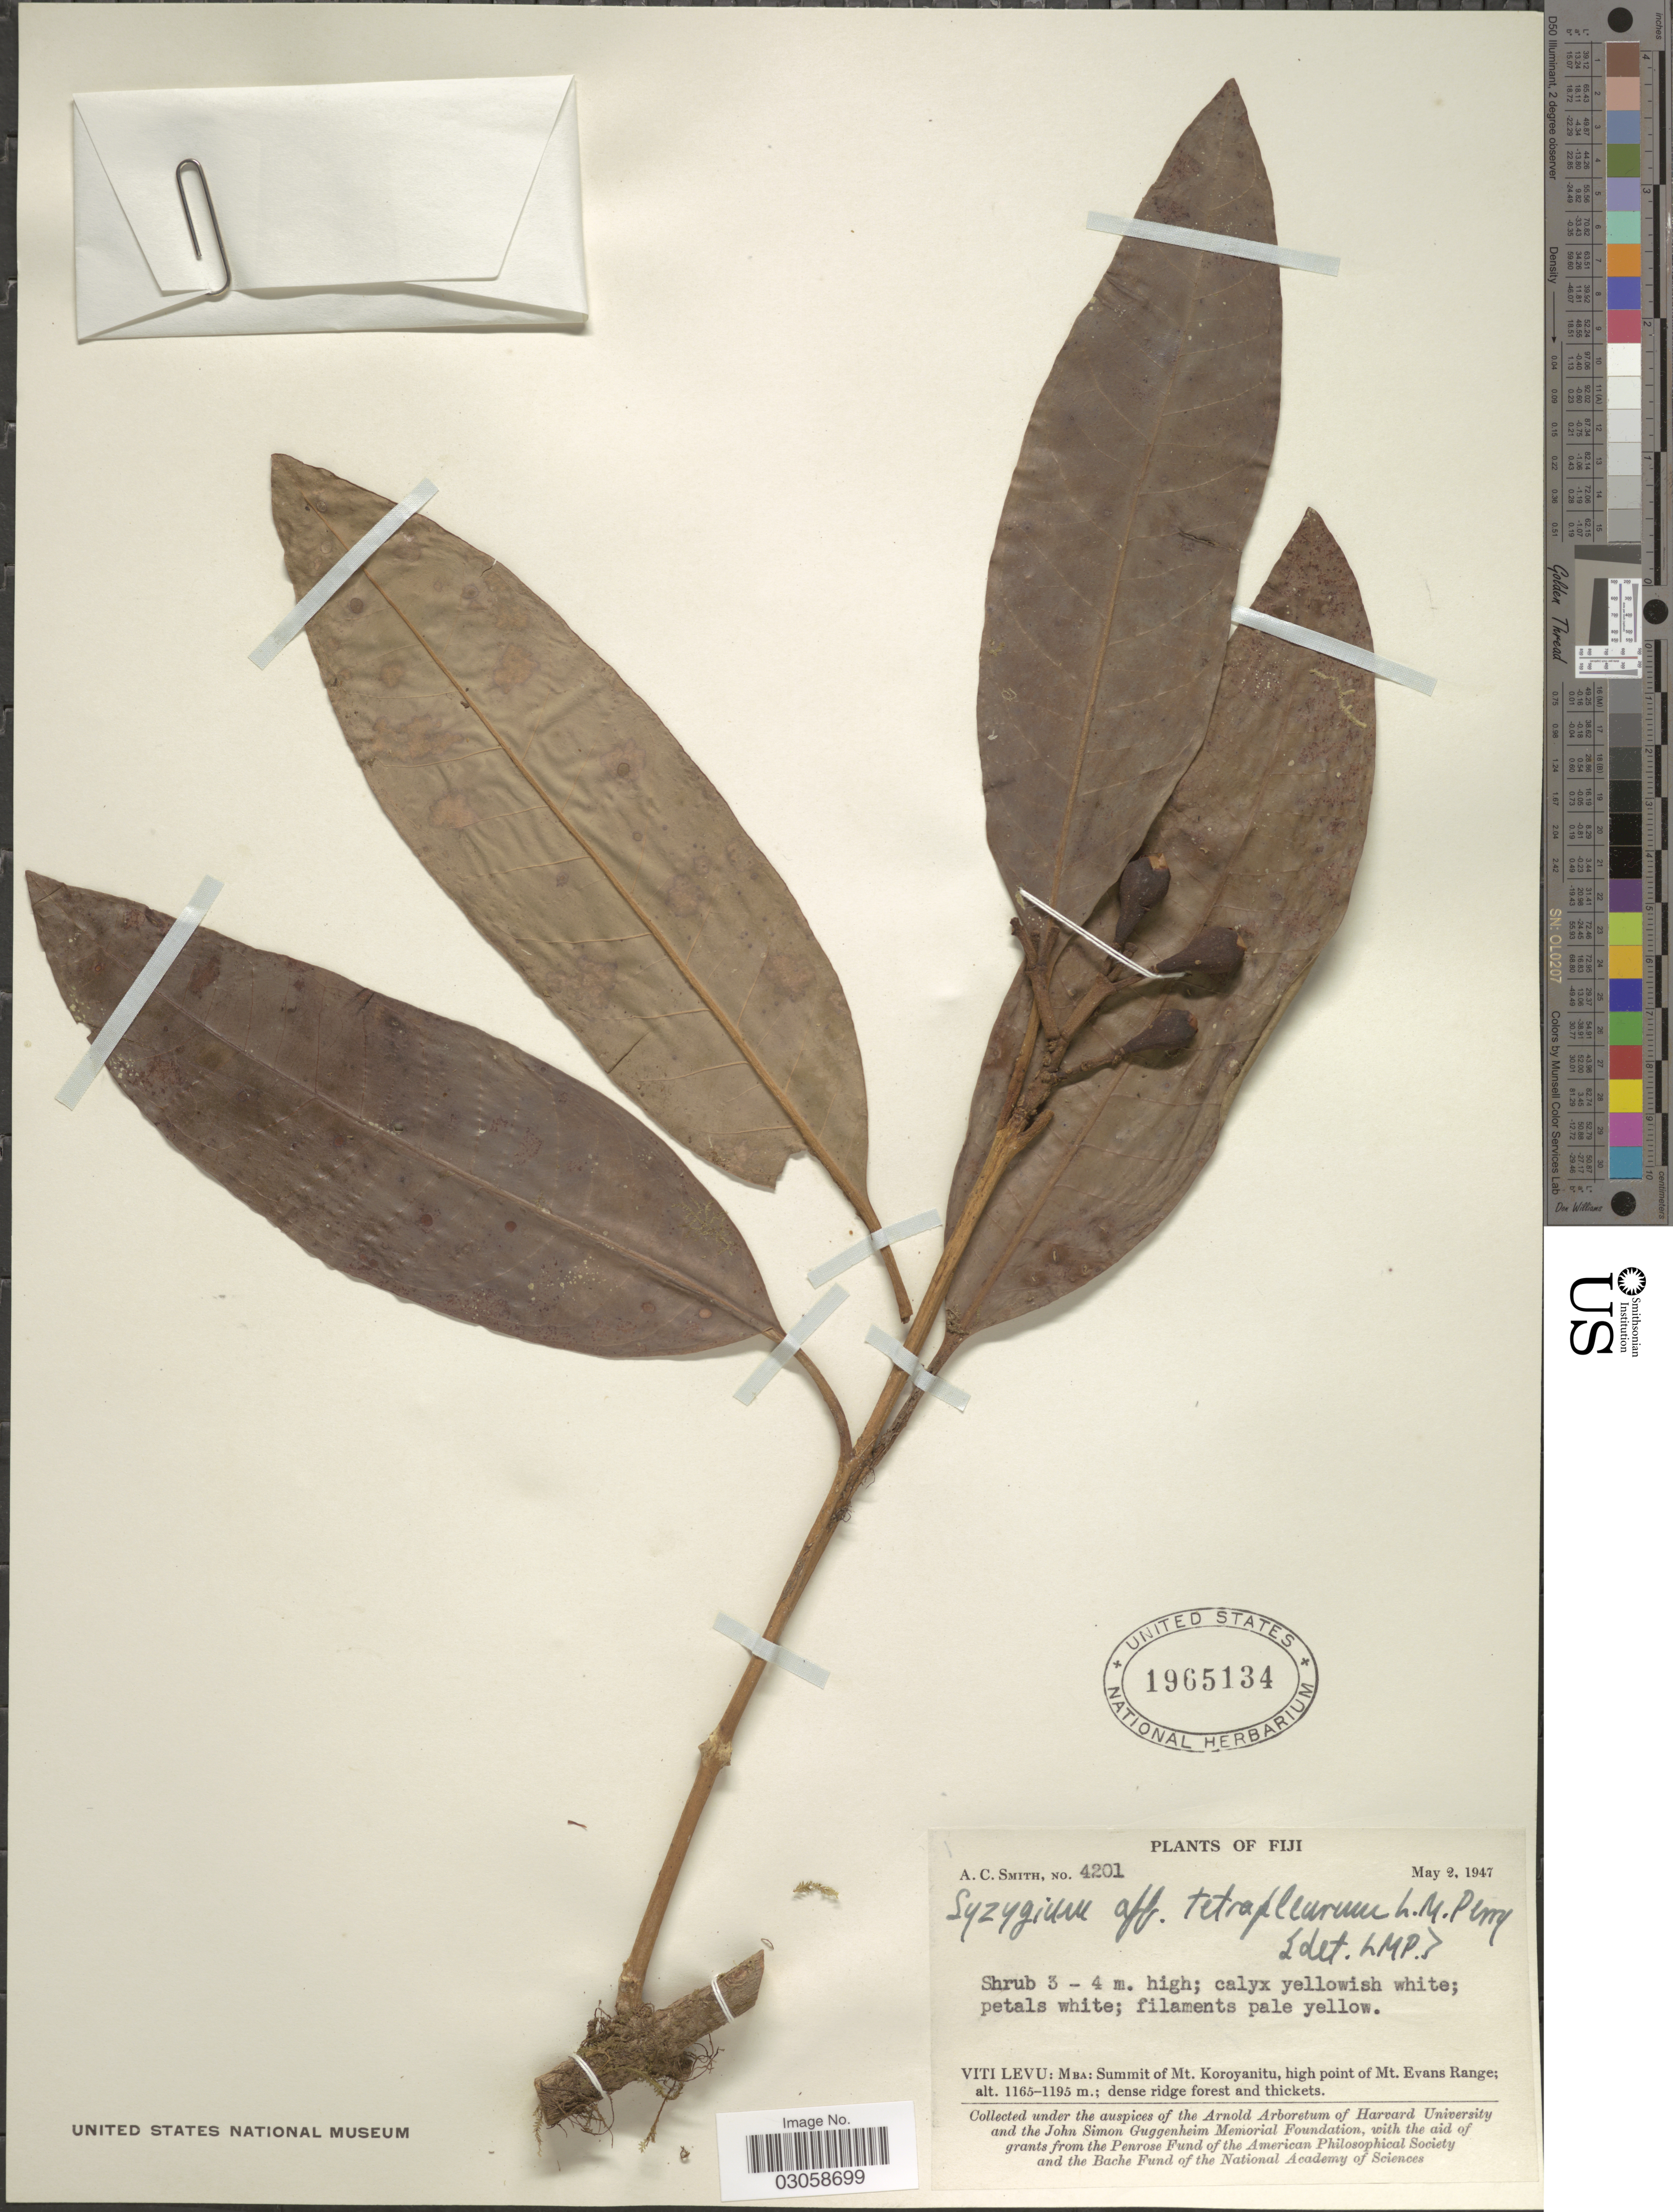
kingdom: Plantae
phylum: Tracheophyta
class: Magnoliopsida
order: Myrtales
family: Myrtaceae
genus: Syzygium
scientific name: Syzygium tetrapleurum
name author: L.M. Perry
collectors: A. C. Smith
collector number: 4201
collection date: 1947-05-02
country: Fiji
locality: VITI VELU: Mba: Summit of Mt. Koroyanitu, high point of Mt. Evans Range; dense ridge forest and thickets.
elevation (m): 1165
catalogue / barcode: US 1965134